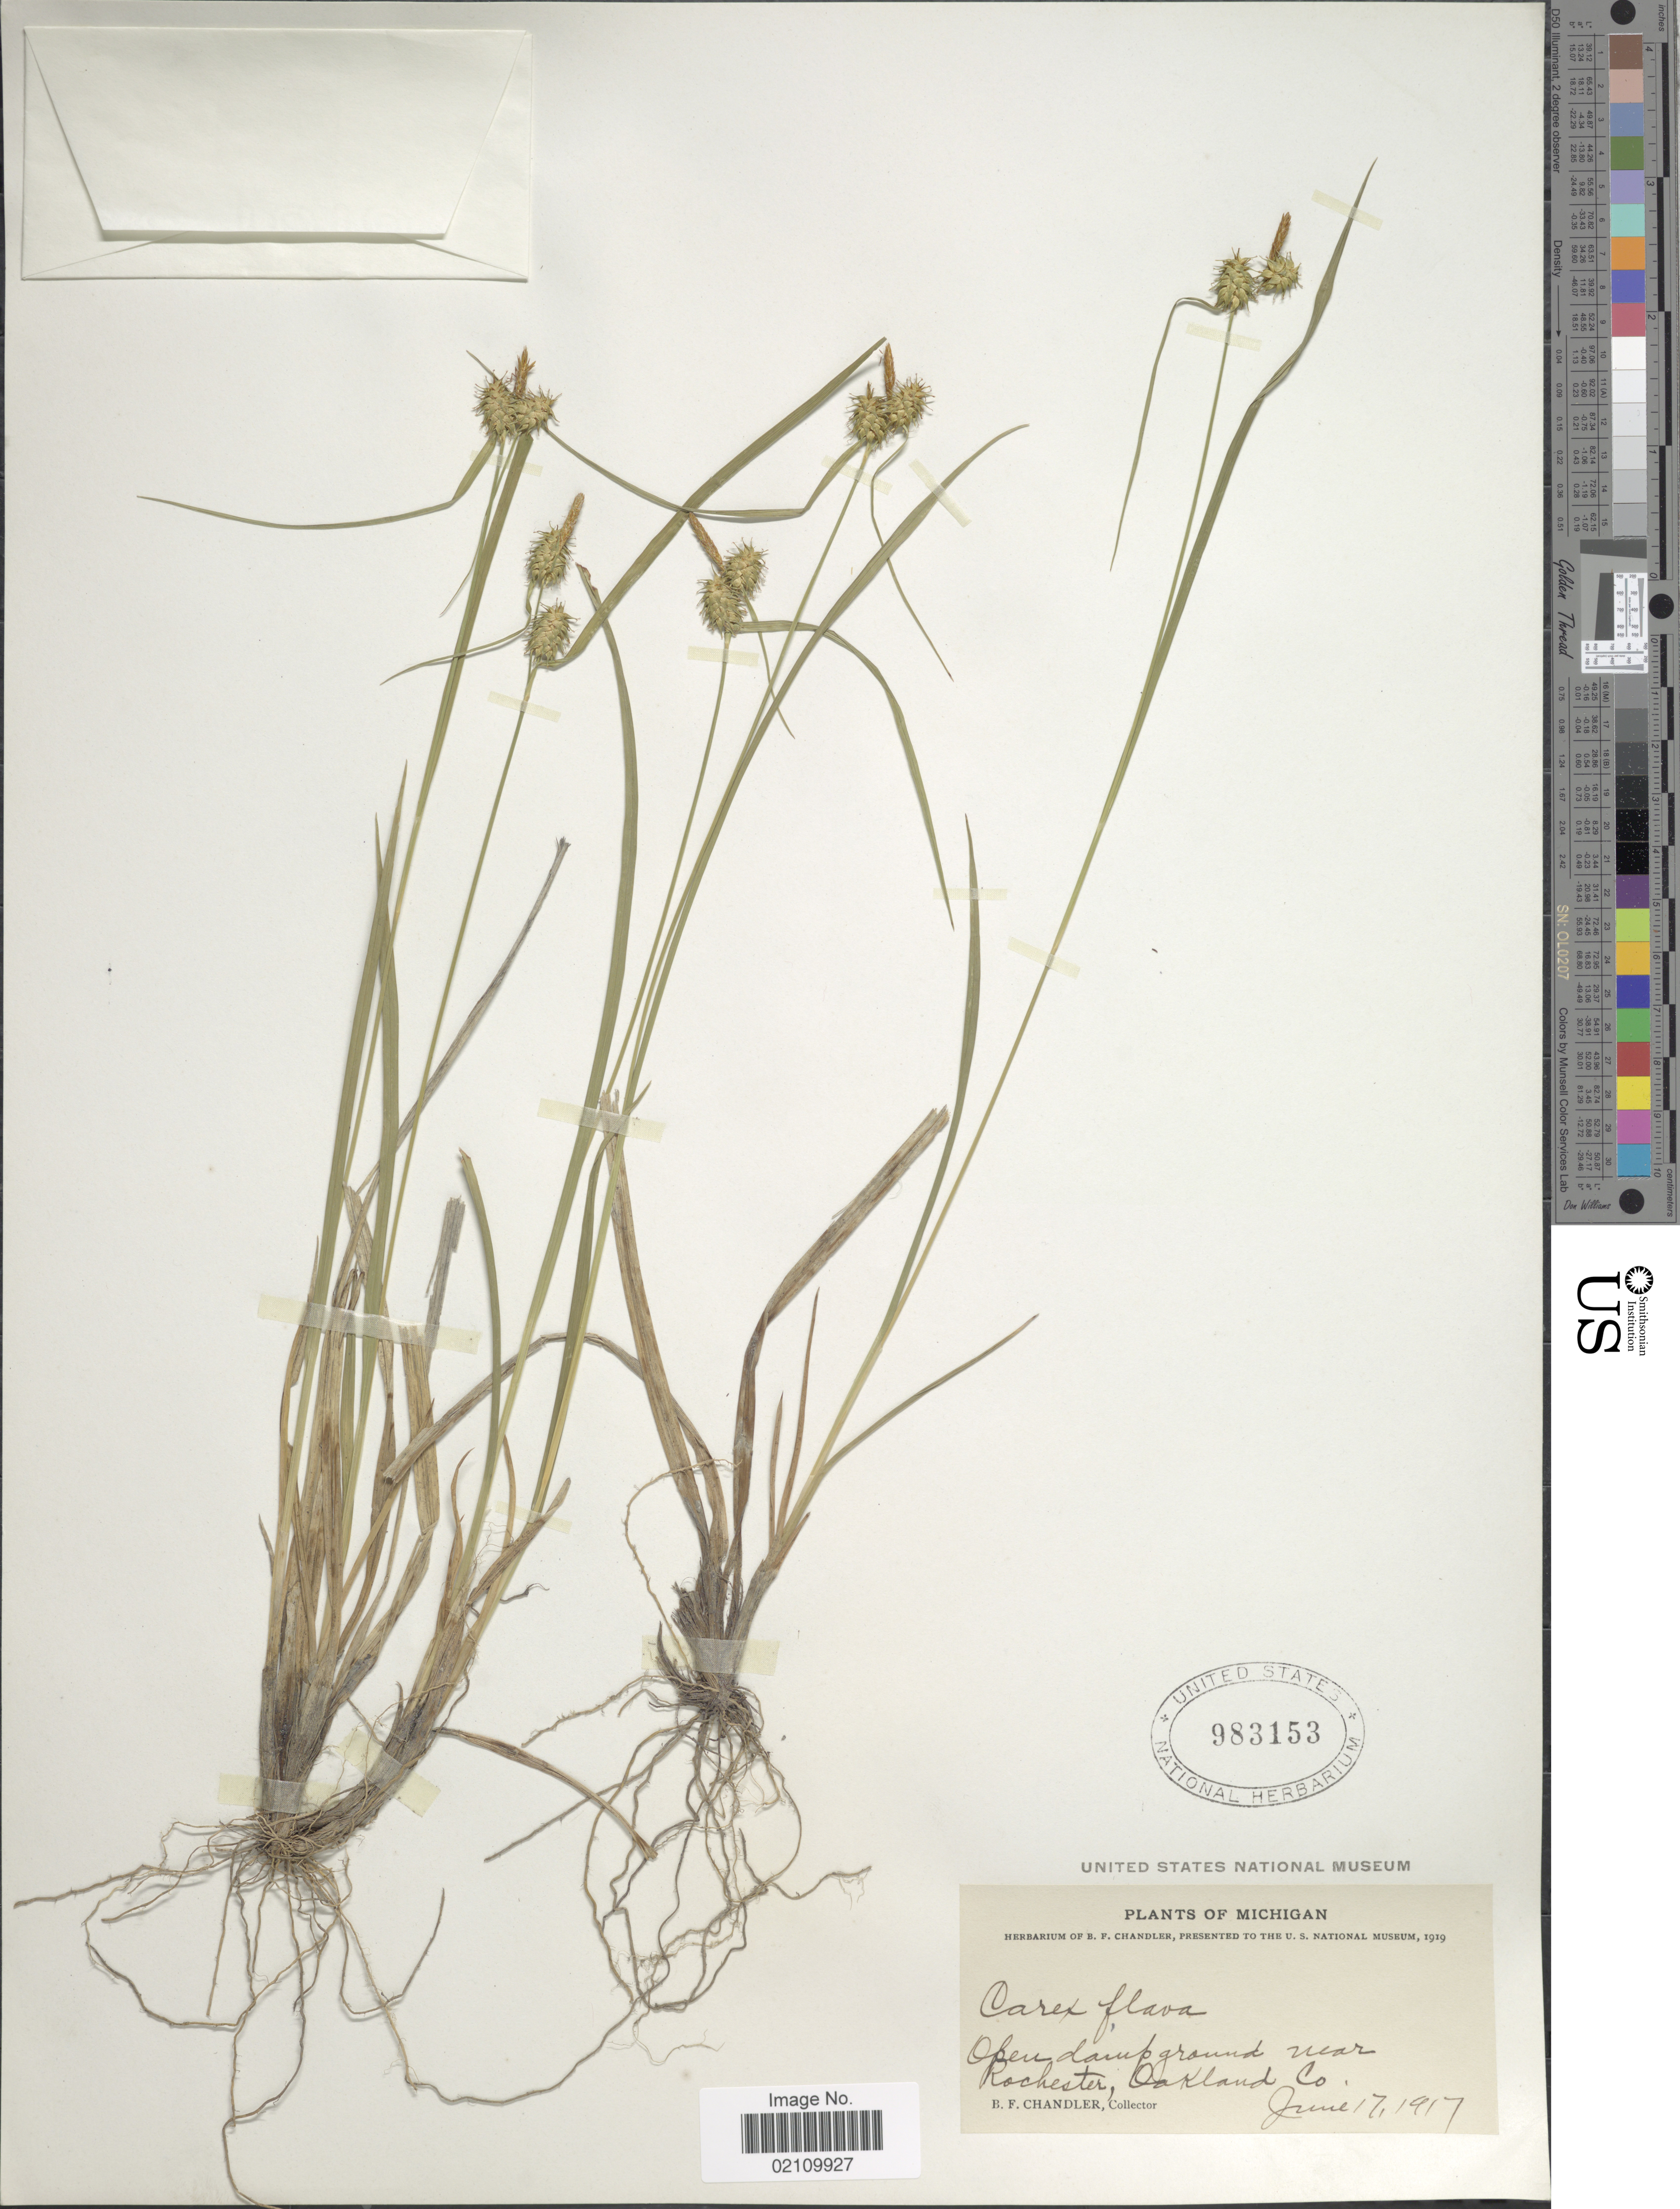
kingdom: Plantae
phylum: Tracheophyta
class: Liliopsida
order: Poales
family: Cyperaceae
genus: Carex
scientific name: Carex flava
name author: L.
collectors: B. F. Chandler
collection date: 1917-06-17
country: United States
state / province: Michigan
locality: Open damp ground near Rochester, Oakland Co.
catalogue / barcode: US 983153